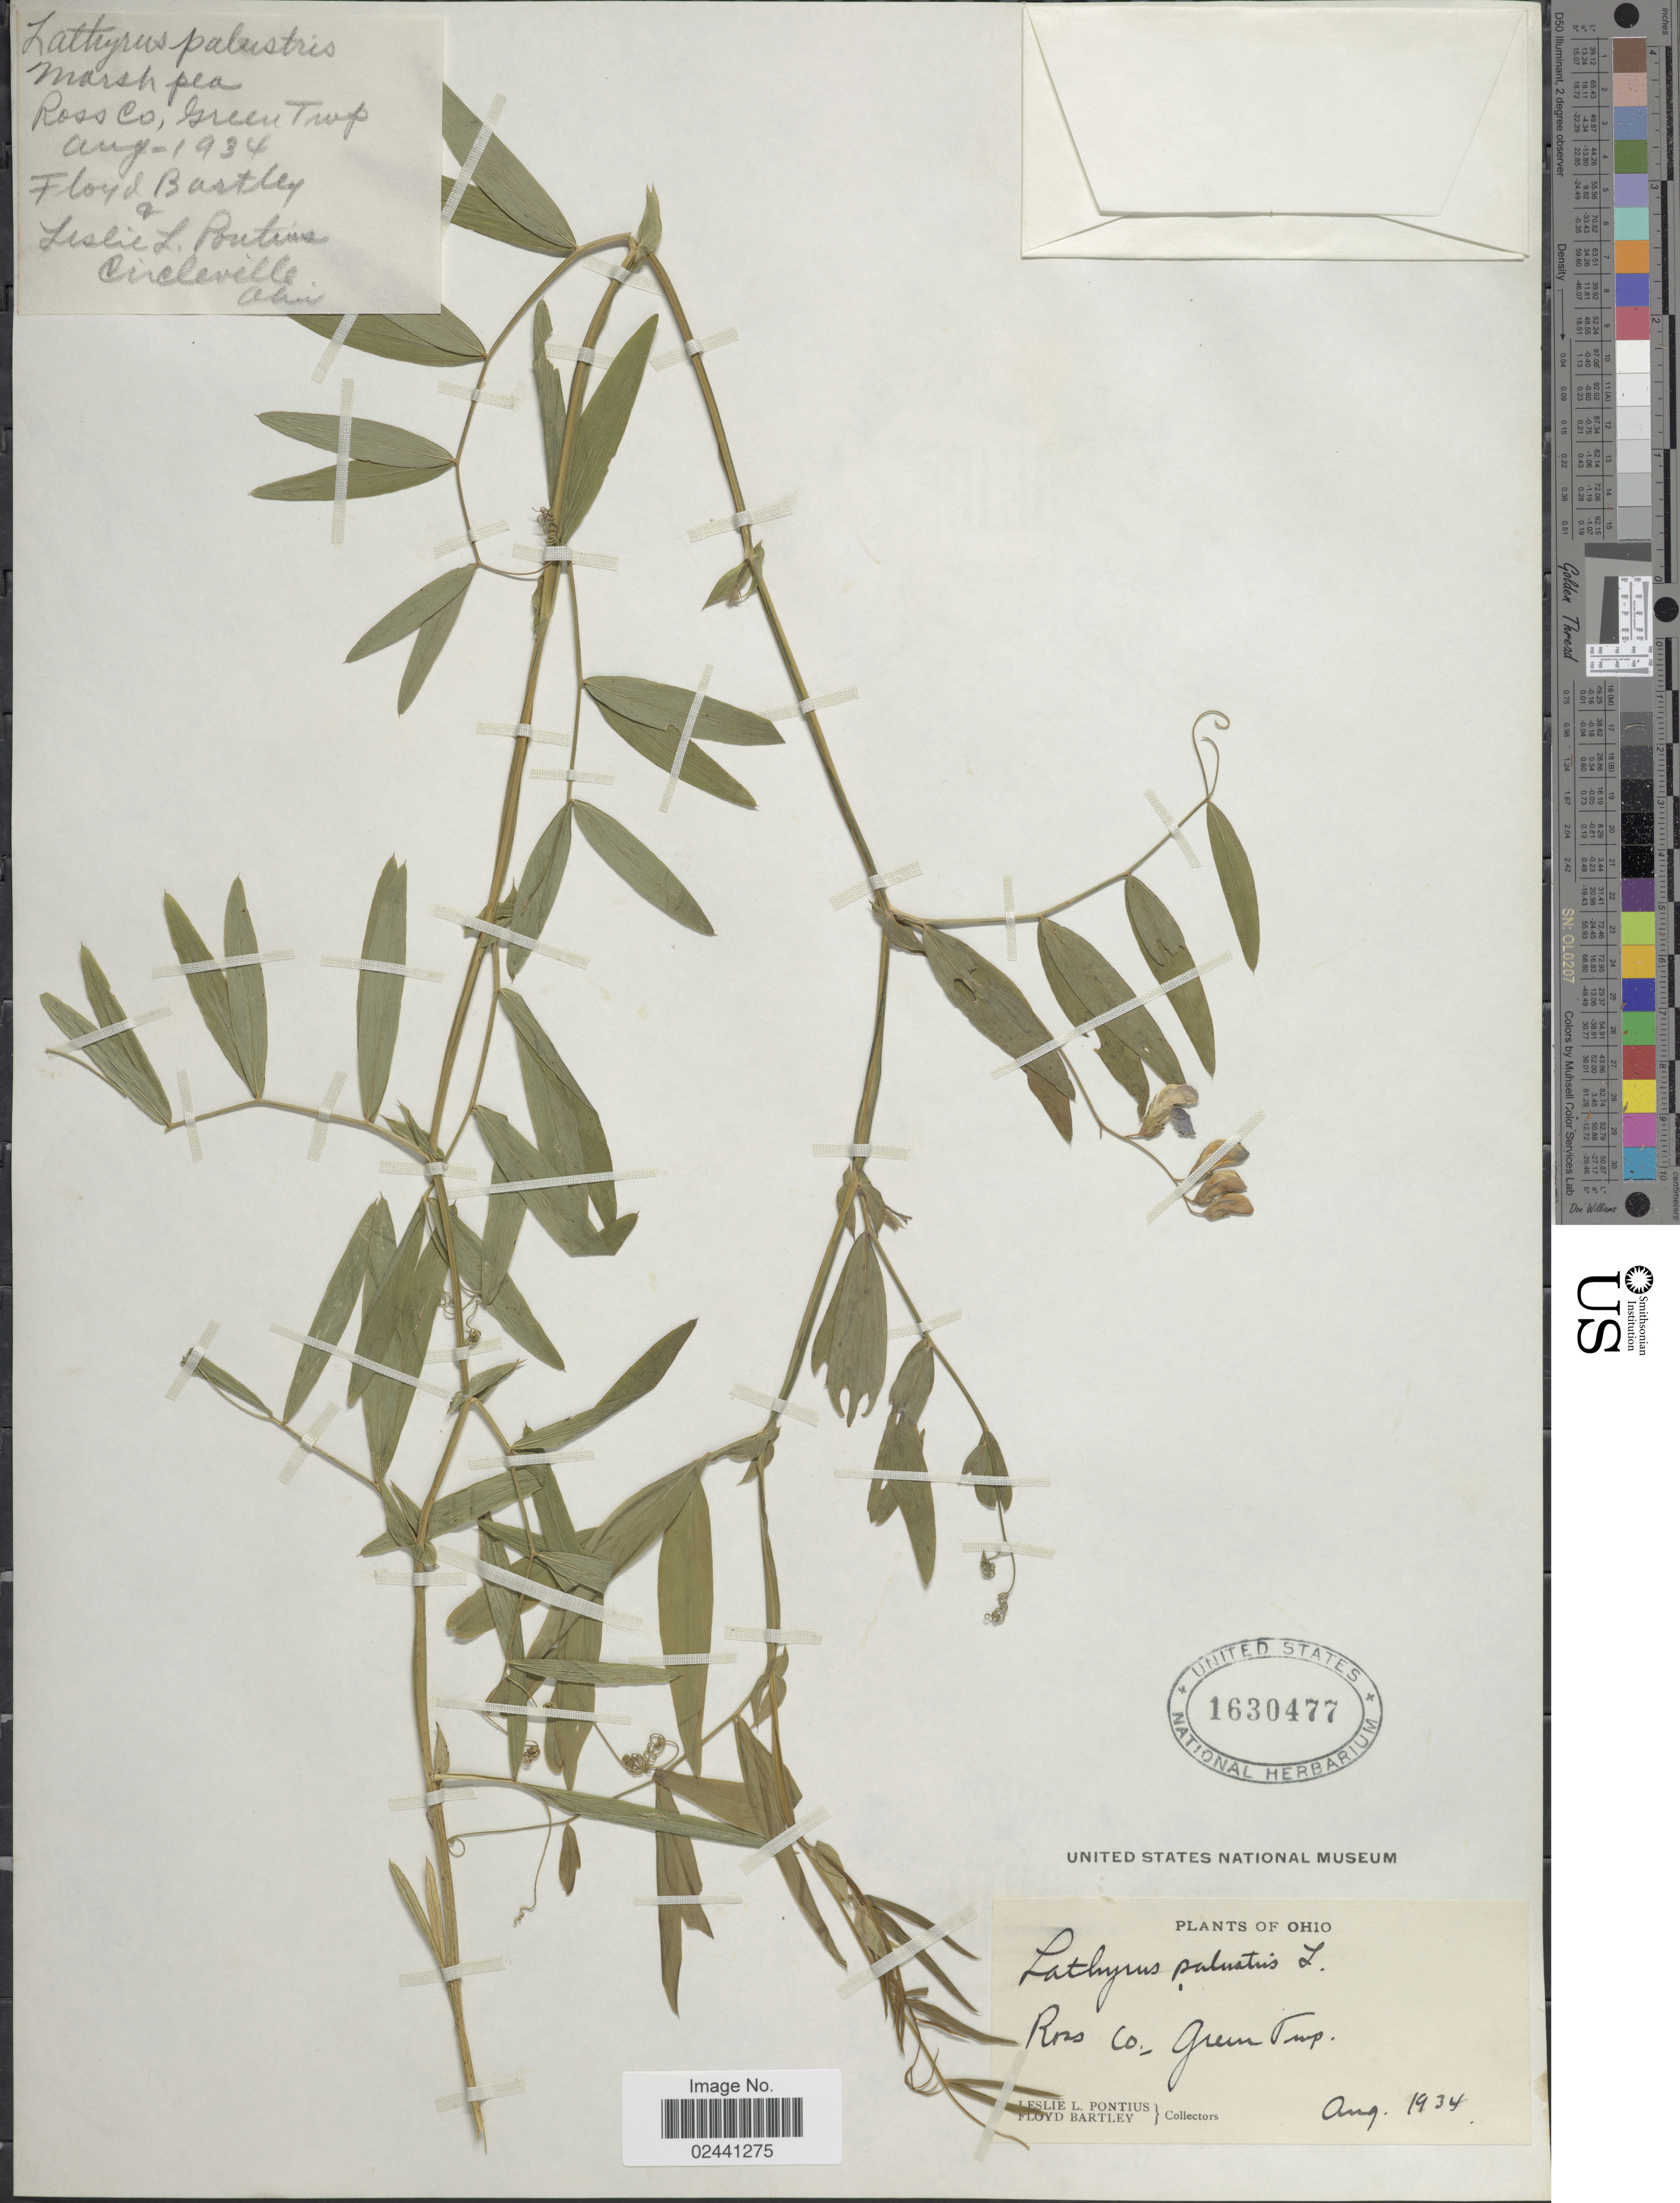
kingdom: Plantae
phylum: Tracheophyta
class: Magnoliopsida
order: Fabales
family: Fabaceae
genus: Lathyrus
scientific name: Lathyrus palustris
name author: L.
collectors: L. Pontius & F. Bartley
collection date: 1934-08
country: United States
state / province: Ohio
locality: Ross Co. Green Twp.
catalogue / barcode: US 1630477